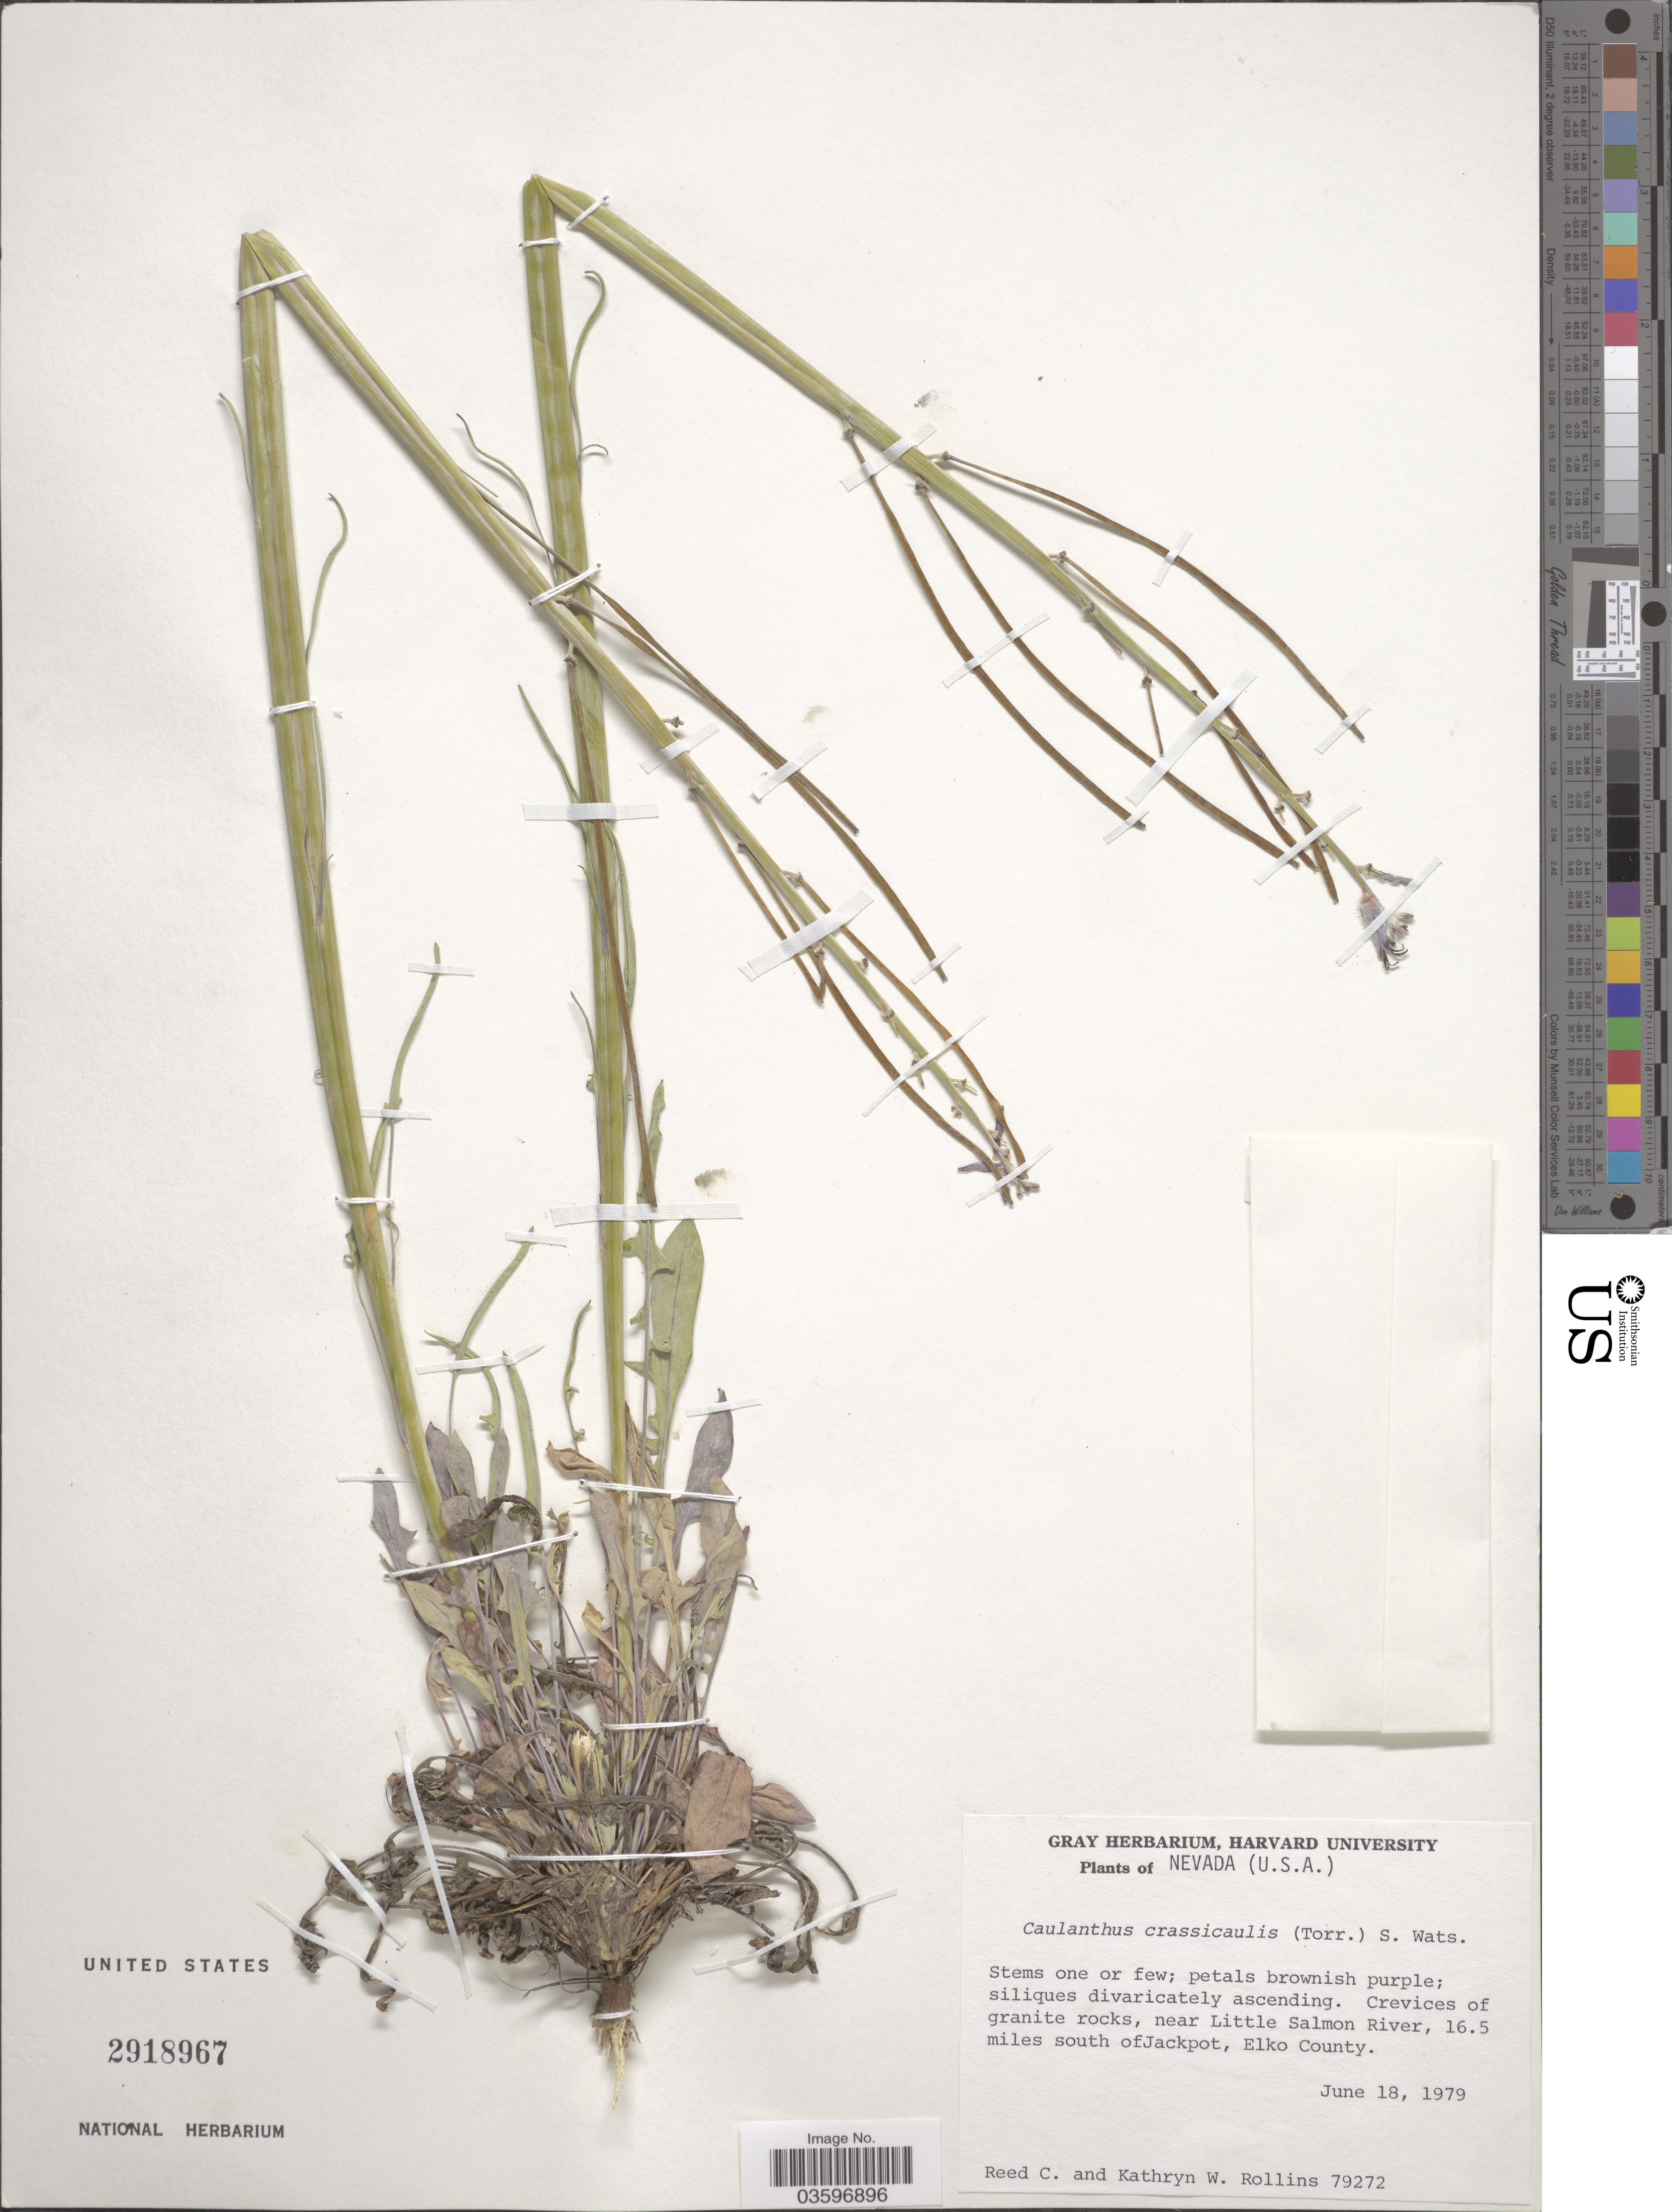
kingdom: Plantae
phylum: Tracheophyta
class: Magnoliopsida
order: Brassicales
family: Brassicaceae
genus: Caulanthus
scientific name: Caulanthus crassicaulis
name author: S. Watson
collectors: R. C. Rollins & K. W. Rollins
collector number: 79272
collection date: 1979-06-18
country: United States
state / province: Nevada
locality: Near Little Salmon River, 16.5 miles south of Jackpot, Elko County.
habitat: crevices of granite rocks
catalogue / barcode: US 2918967